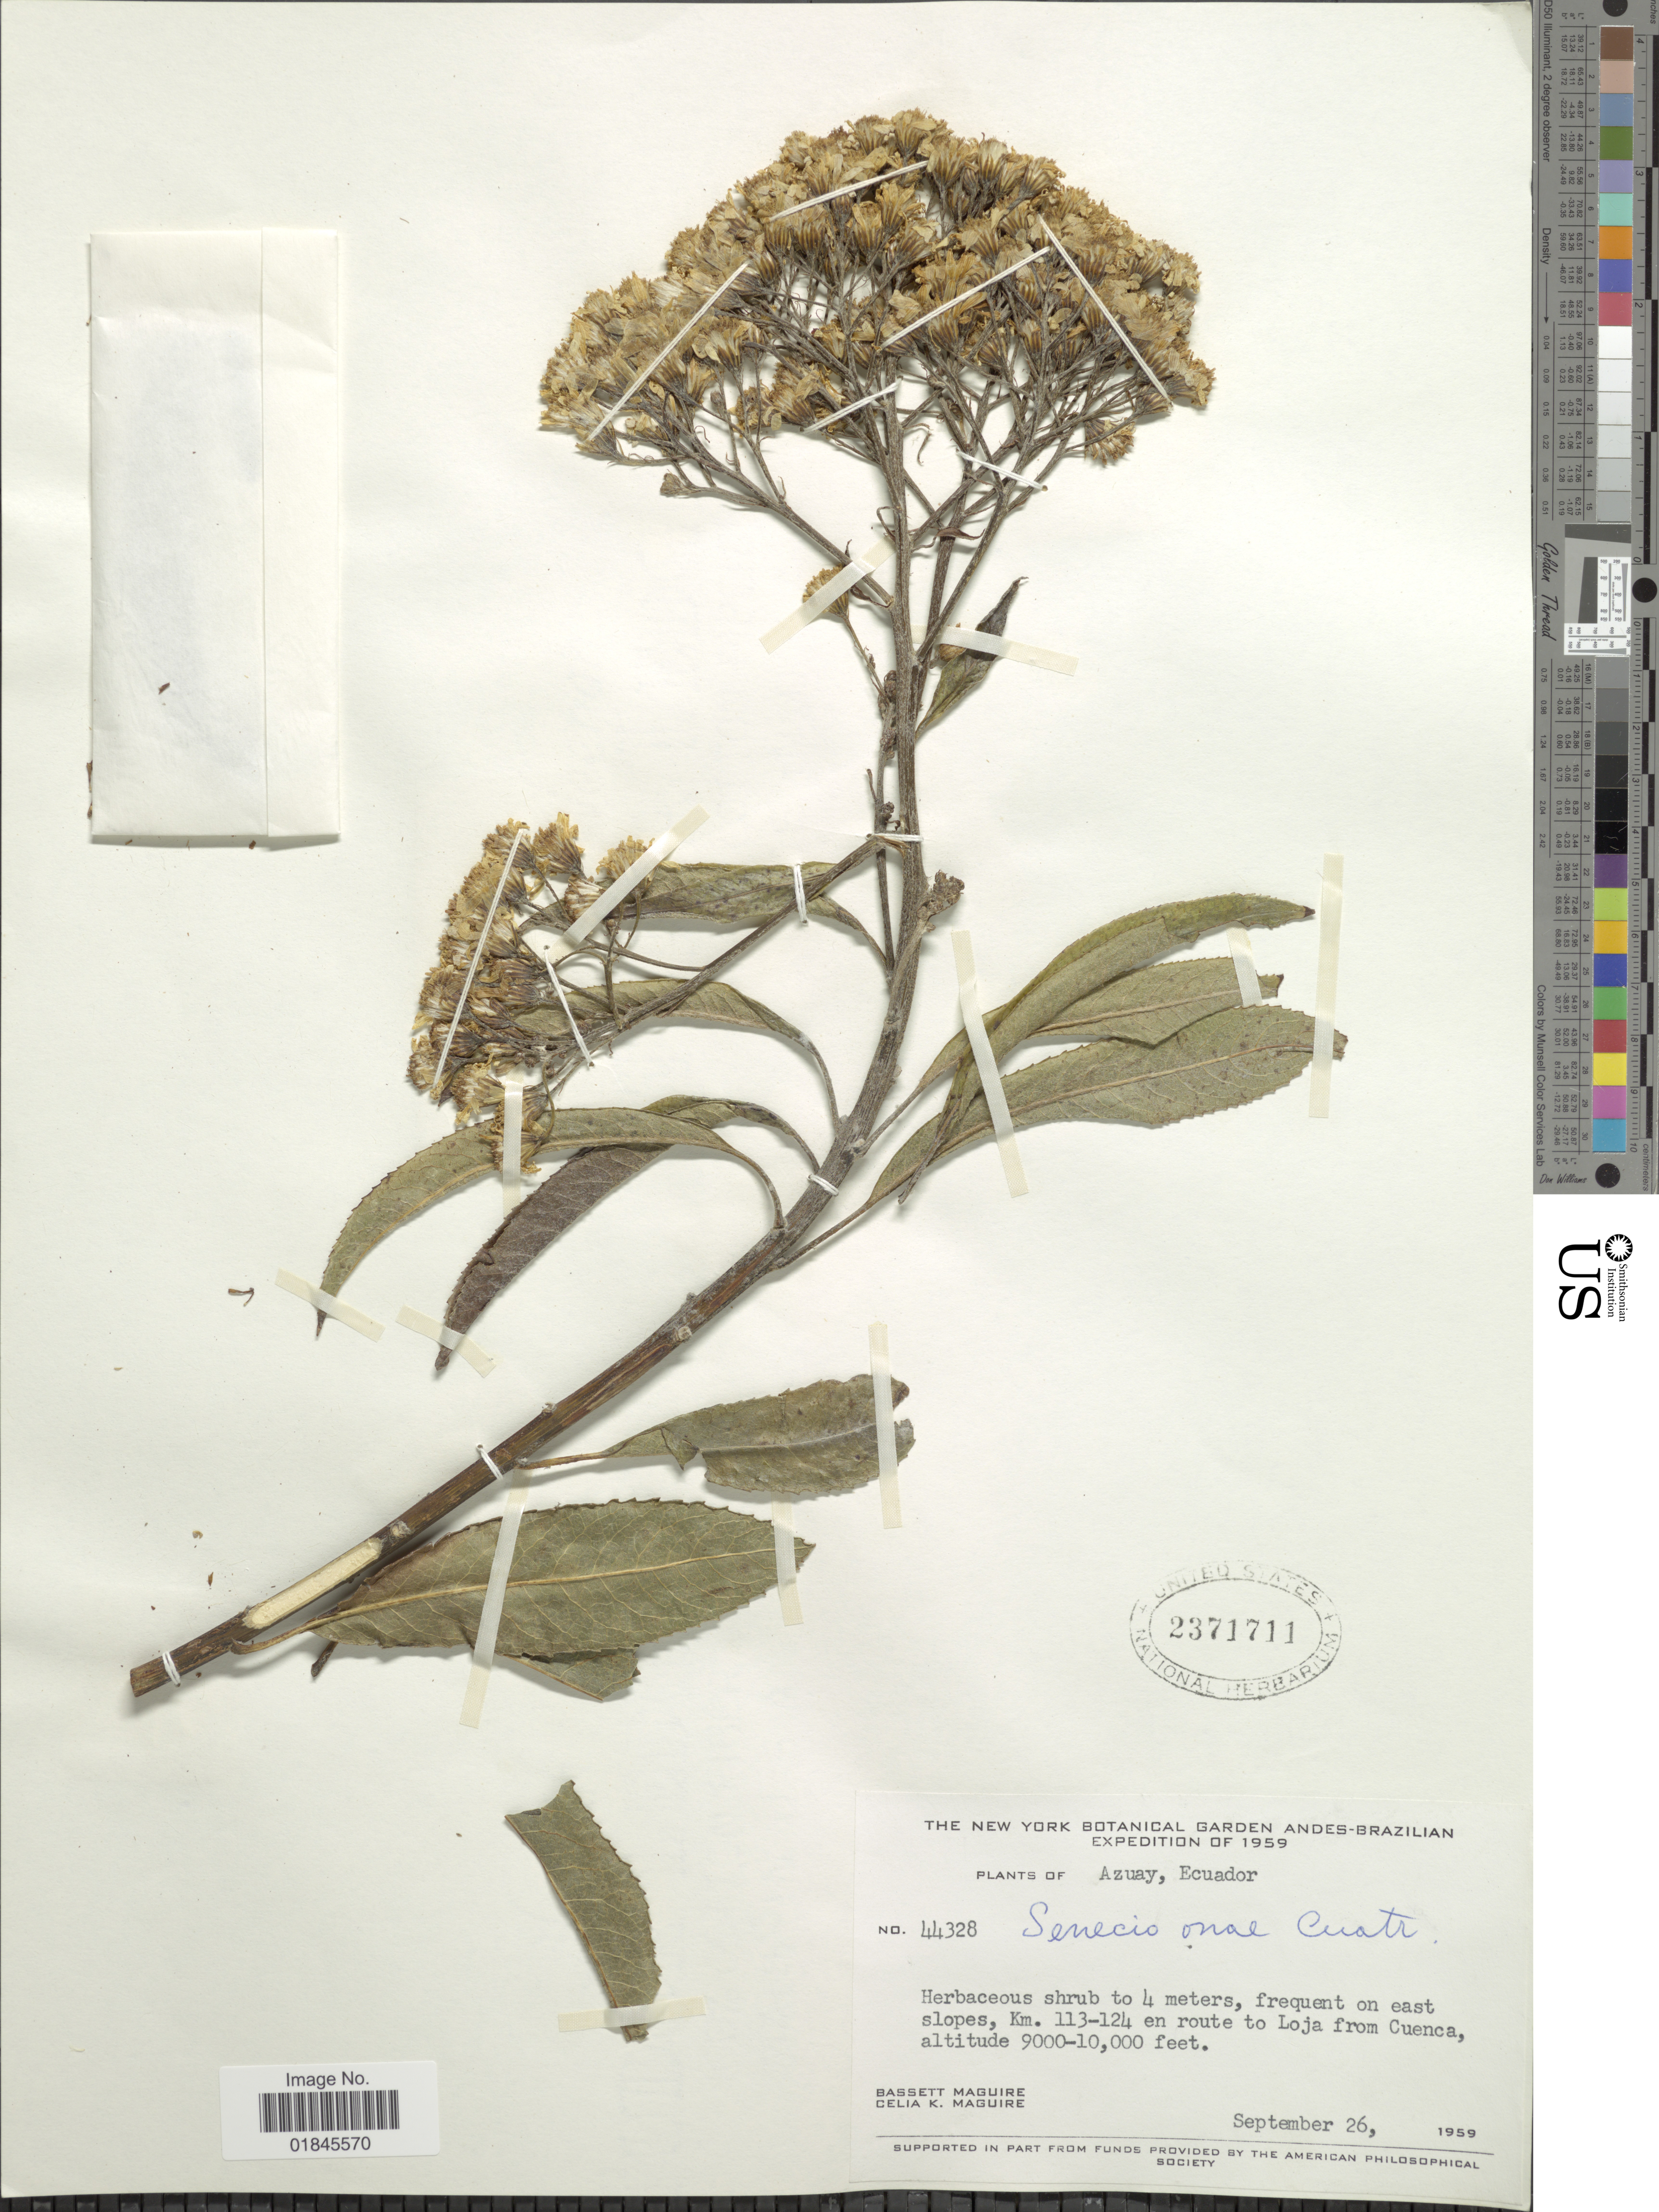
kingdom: Plantae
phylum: Tracheophyta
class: Magnoliopsida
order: Asterales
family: Asteraceae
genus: Pentacalia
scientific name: Pentacalia onae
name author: (Cuatrec.) Cuatrec.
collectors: B. Maguire & C. K. Maguire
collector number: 44328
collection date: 1959-09-26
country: Ecuador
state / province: Azuay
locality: Km. 113-124 en route to Loja from Cuenca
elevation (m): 2743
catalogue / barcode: US 2371711